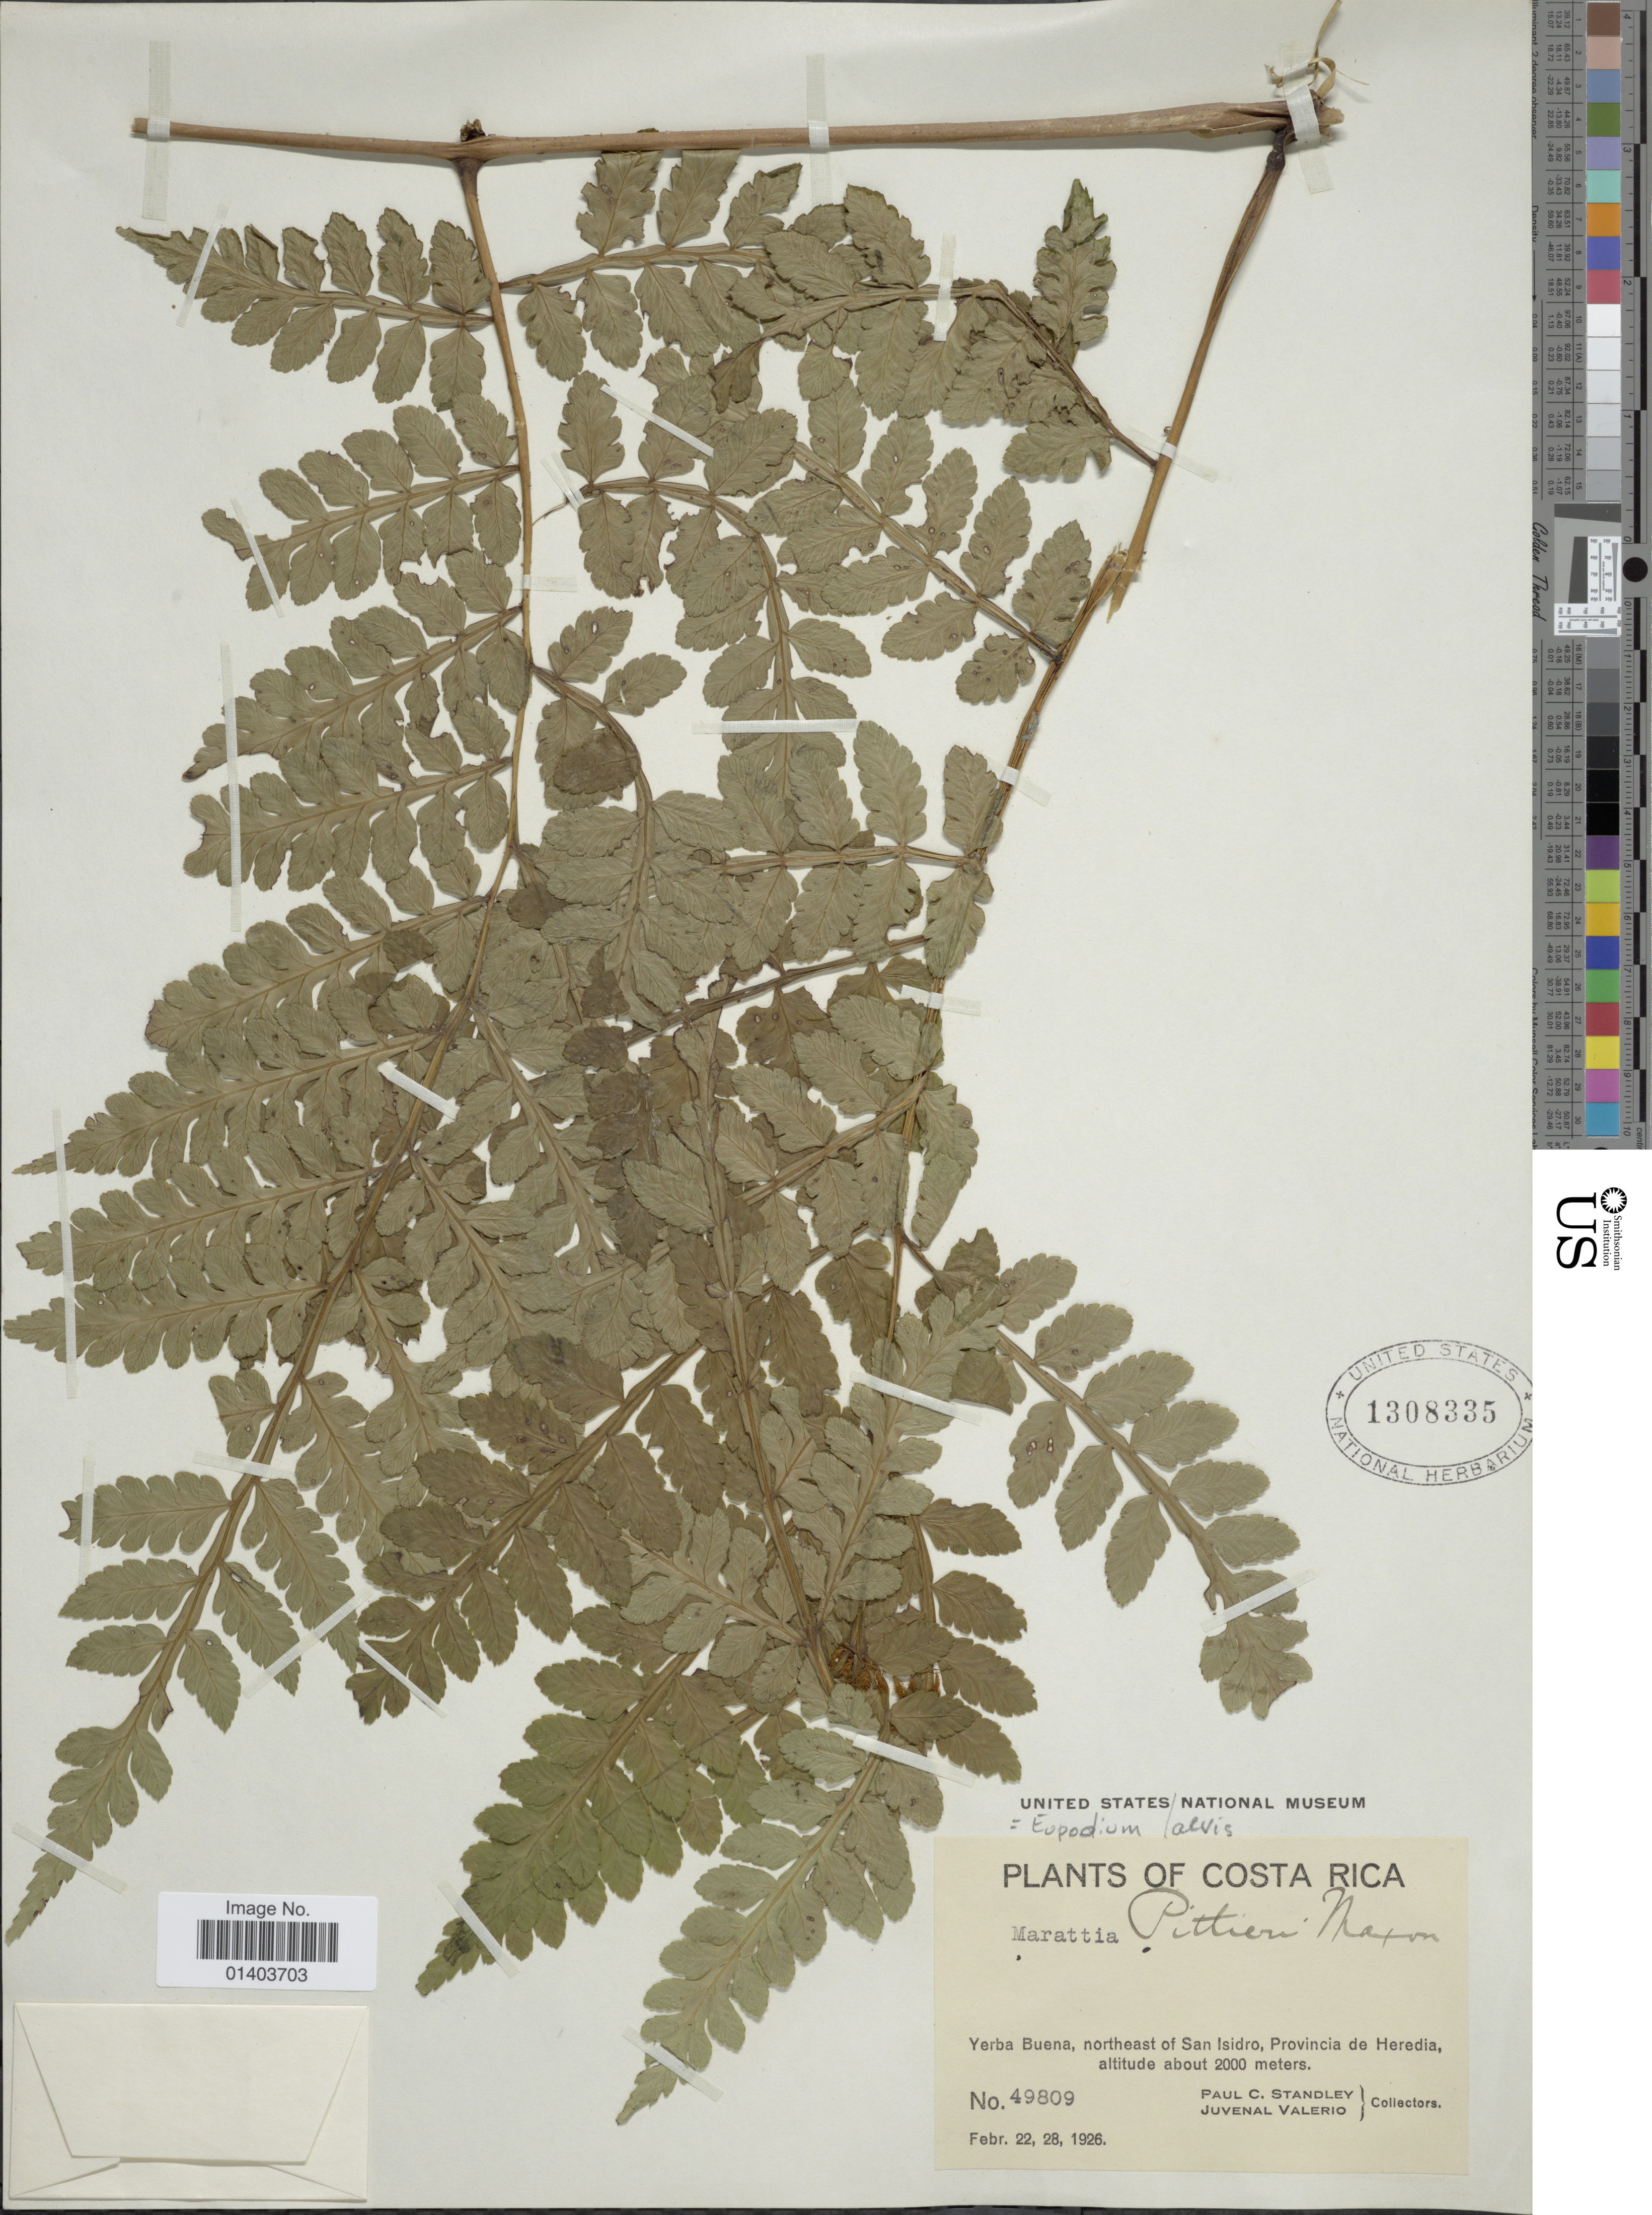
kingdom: Plantae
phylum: Tracheophyta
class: Polypodiopsida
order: Marattiales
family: Marattiaceae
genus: Eupodium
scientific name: Eupodium laeve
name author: (Sm.) Murdock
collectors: P. C. Standley & J. Valerio R.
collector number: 49809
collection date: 1926-02-22/1926-02-28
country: Costa Rica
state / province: Heredia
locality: Yerbia Buena, northeast of San isidro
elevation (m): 2000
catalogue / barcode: US 1308335